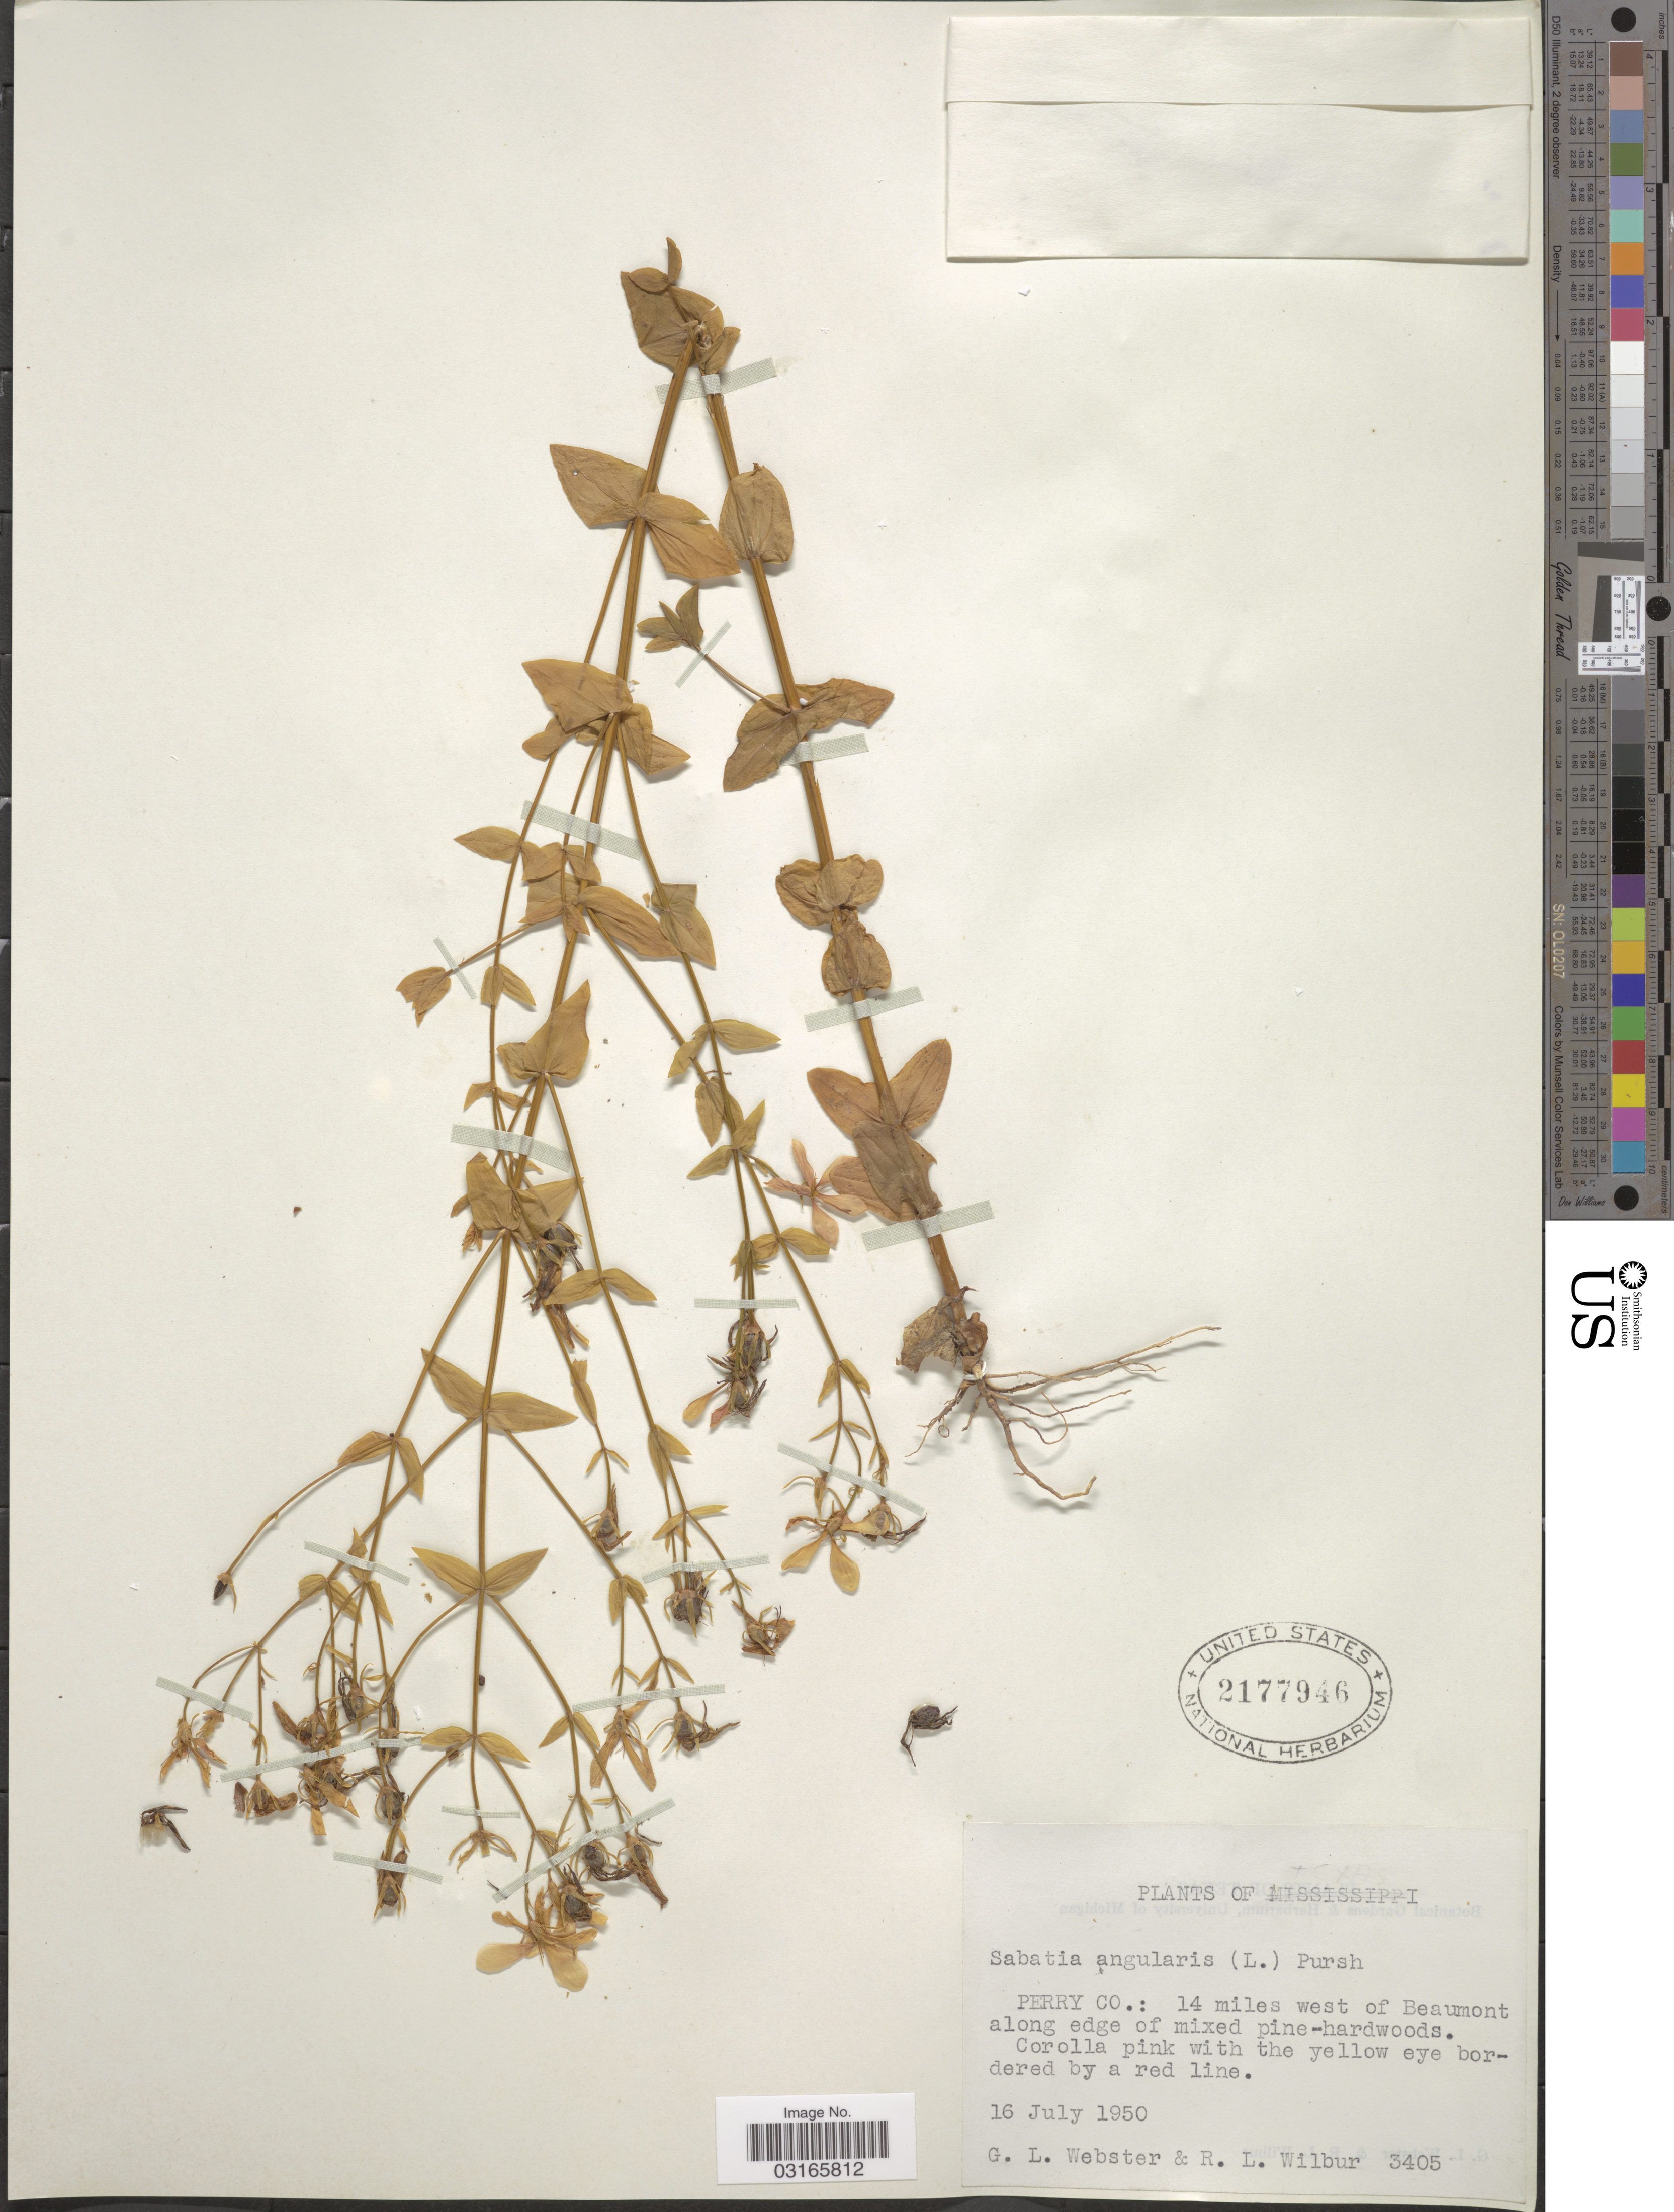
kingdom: Plantae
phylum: Tracheophyta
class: Magnoliopsida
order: Gentianales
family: Gentianaceae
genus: Sabatia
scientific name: Sabatia angularis (L.) Pursh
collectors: G. L. Webster & R. L. Wilbur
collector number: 3405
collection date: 1950-07-16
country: United States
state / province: Texas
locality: Perry Co.: 14 miles west of Beaumont along edge of mixed pine-hardwoods.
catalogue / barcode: US 2177946